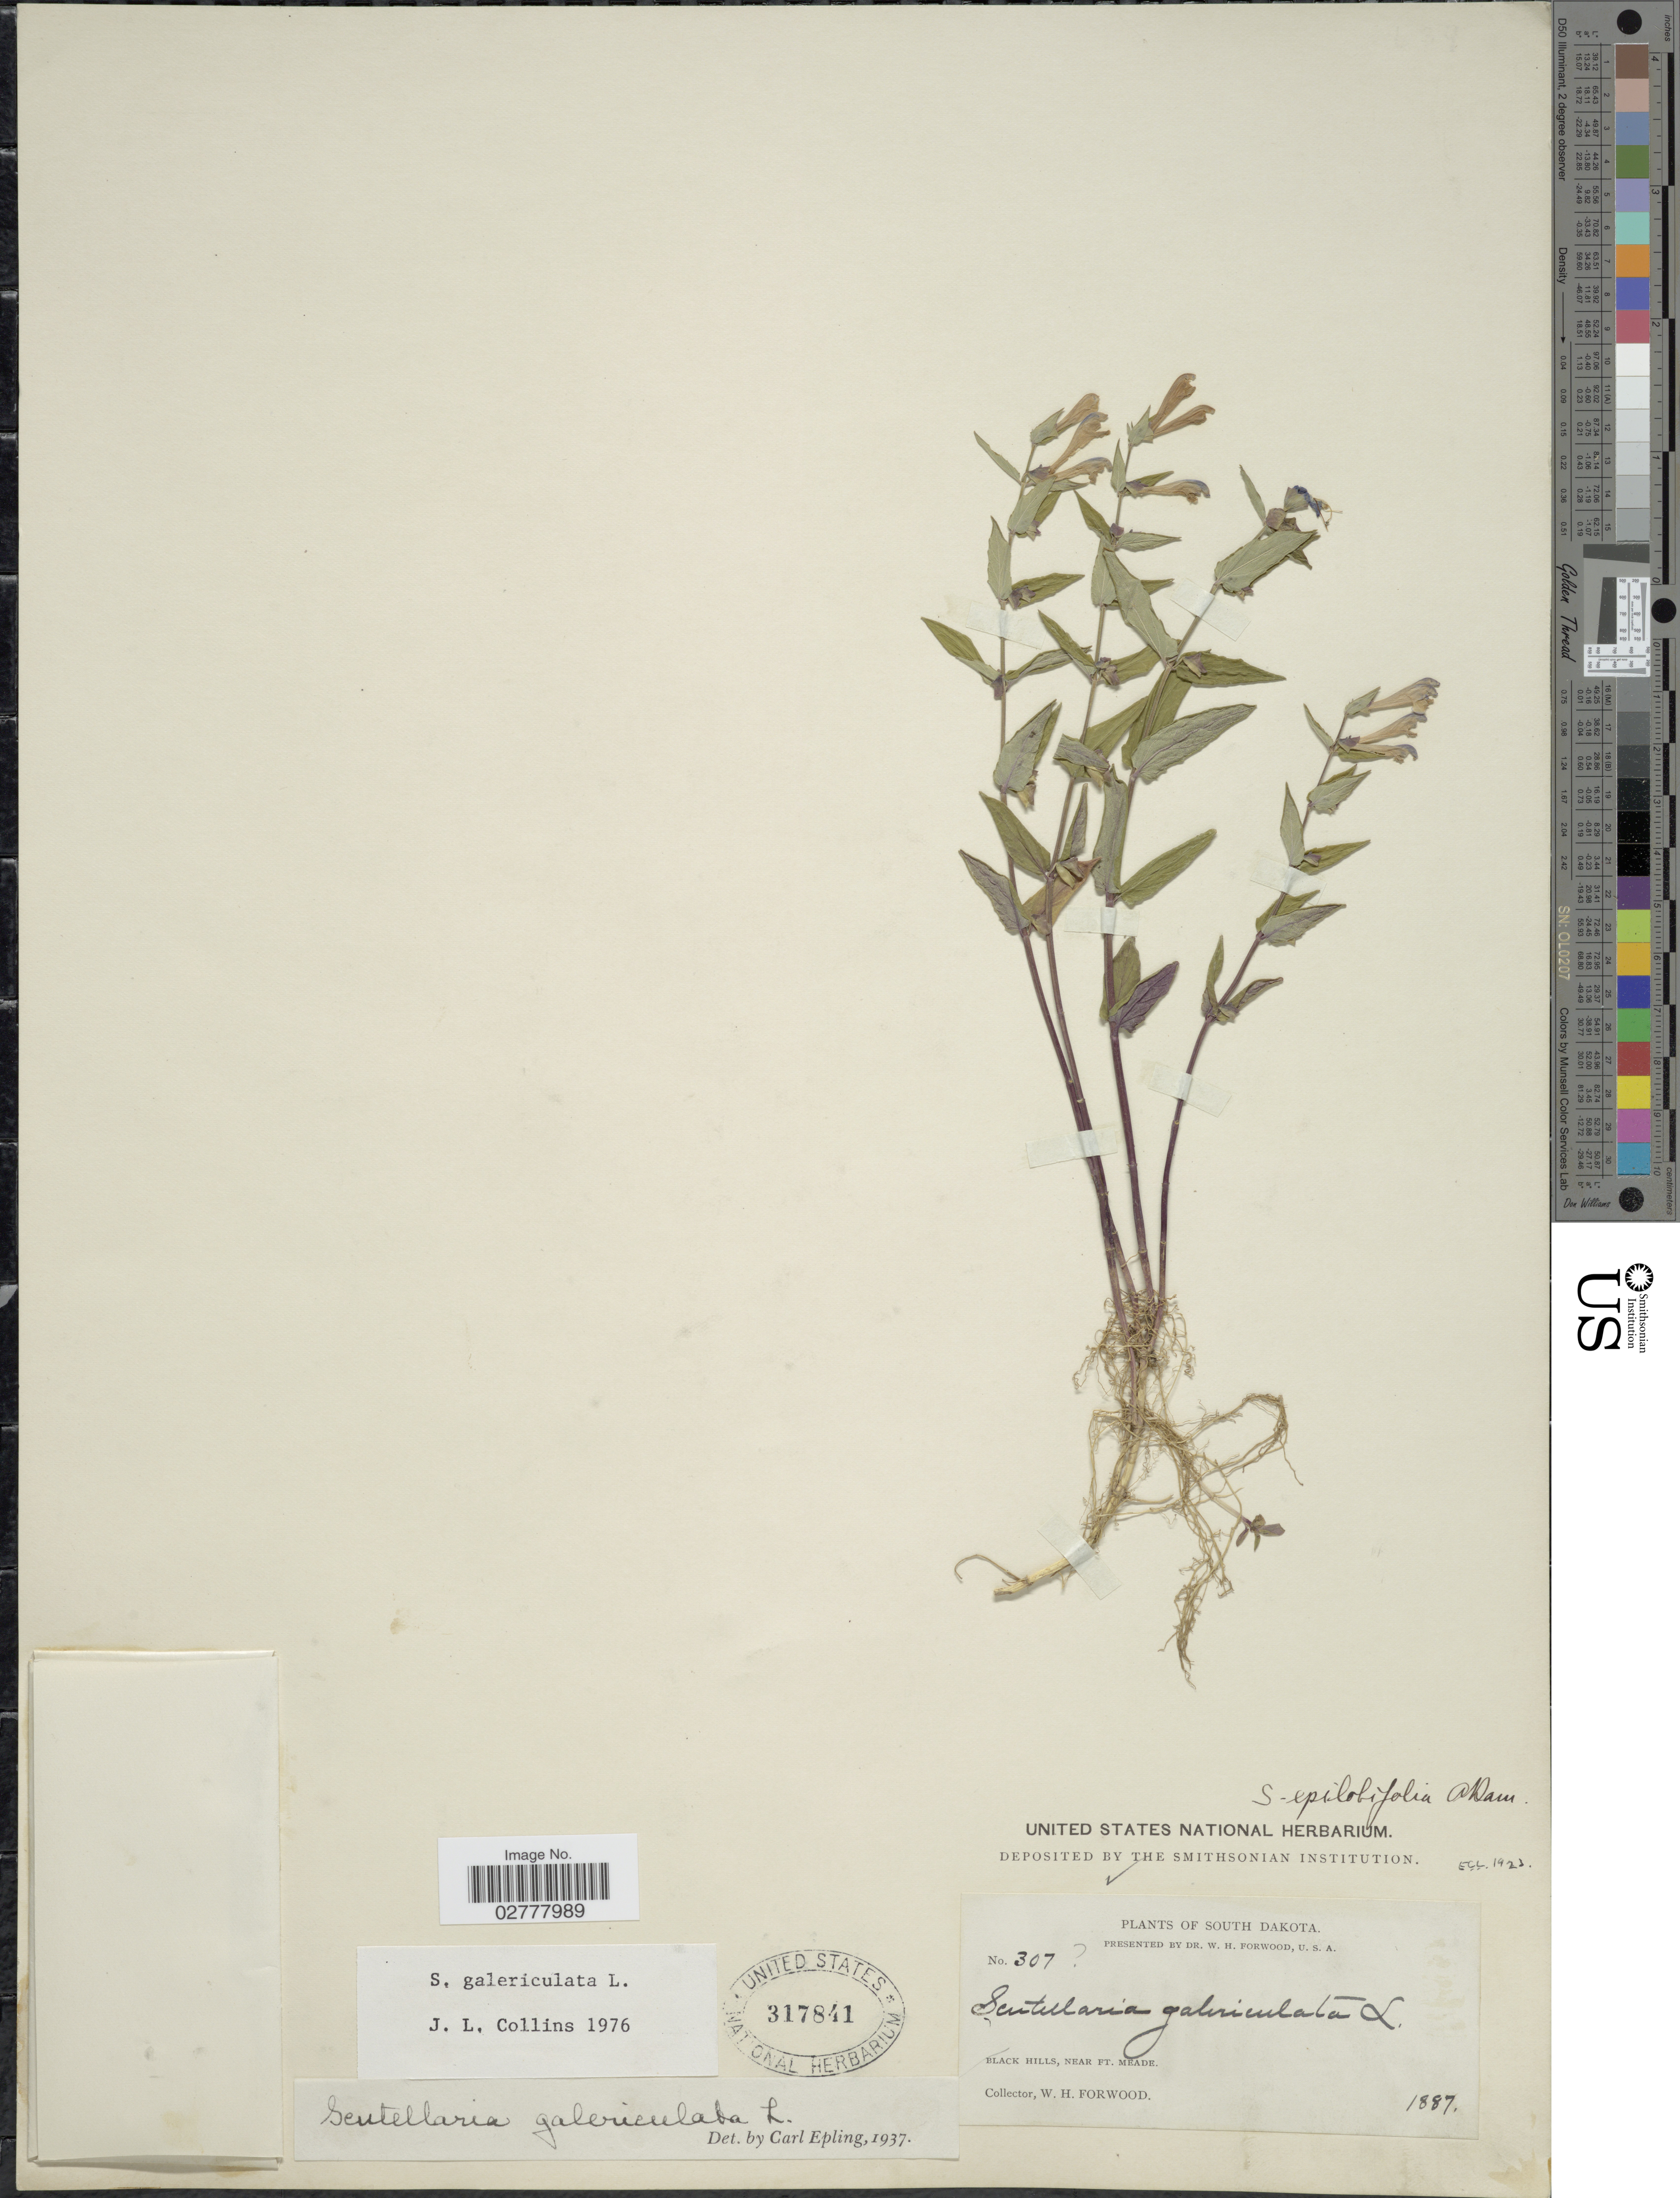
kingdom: Plantae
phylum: Tracheophyta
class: Magnoliopsida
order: Lamiales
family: Lamiaceae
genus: Scutellaria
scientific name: Scutellaria galericulata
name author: L.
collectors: W. Forwood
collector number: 307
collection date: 1887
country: United States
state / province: South Dakota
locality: Black Hills, near Ft. Meade.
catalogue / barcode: US 317841